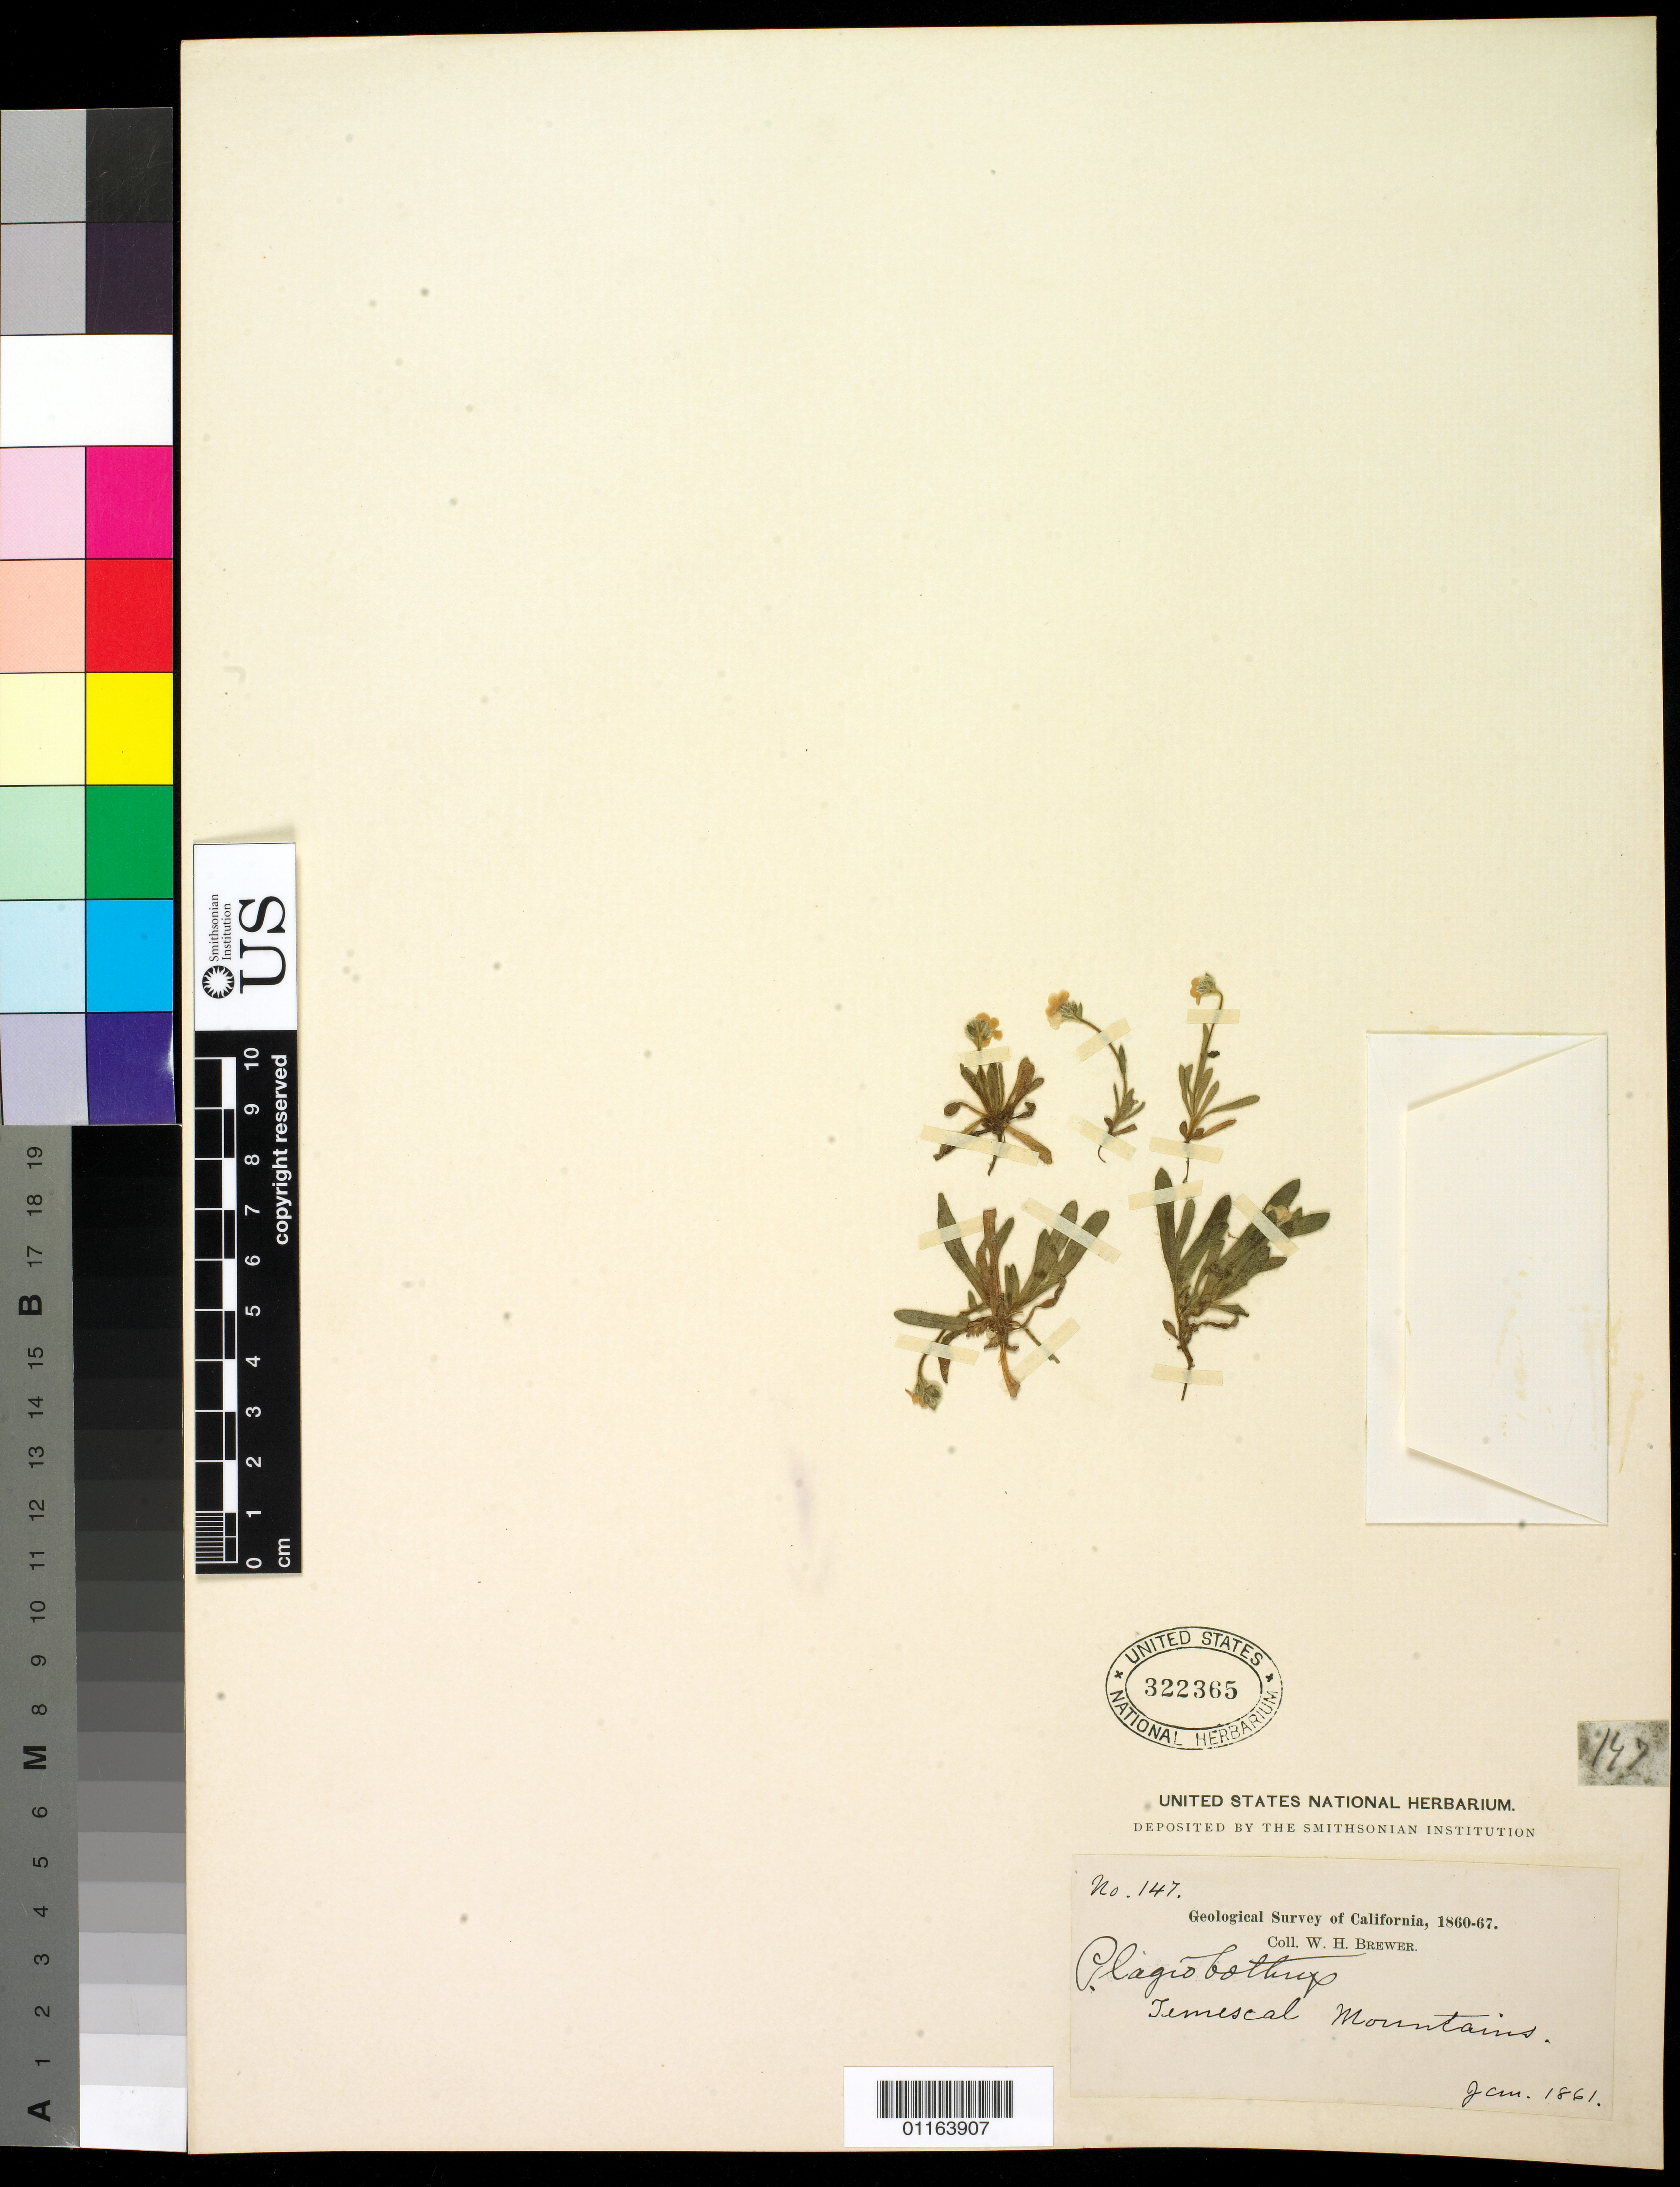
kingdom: Plantae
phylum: Tracheophyta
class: Magnoliopsida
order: Boraginales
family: Boraginaceae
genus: Plagiobothrys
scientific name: Plagiobothrys sp.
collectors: W. H. Brewer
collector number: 147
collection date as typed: Jan 1861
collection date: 1861-01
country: United States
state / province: California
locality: Temescal Mountains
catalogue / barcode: US 322365